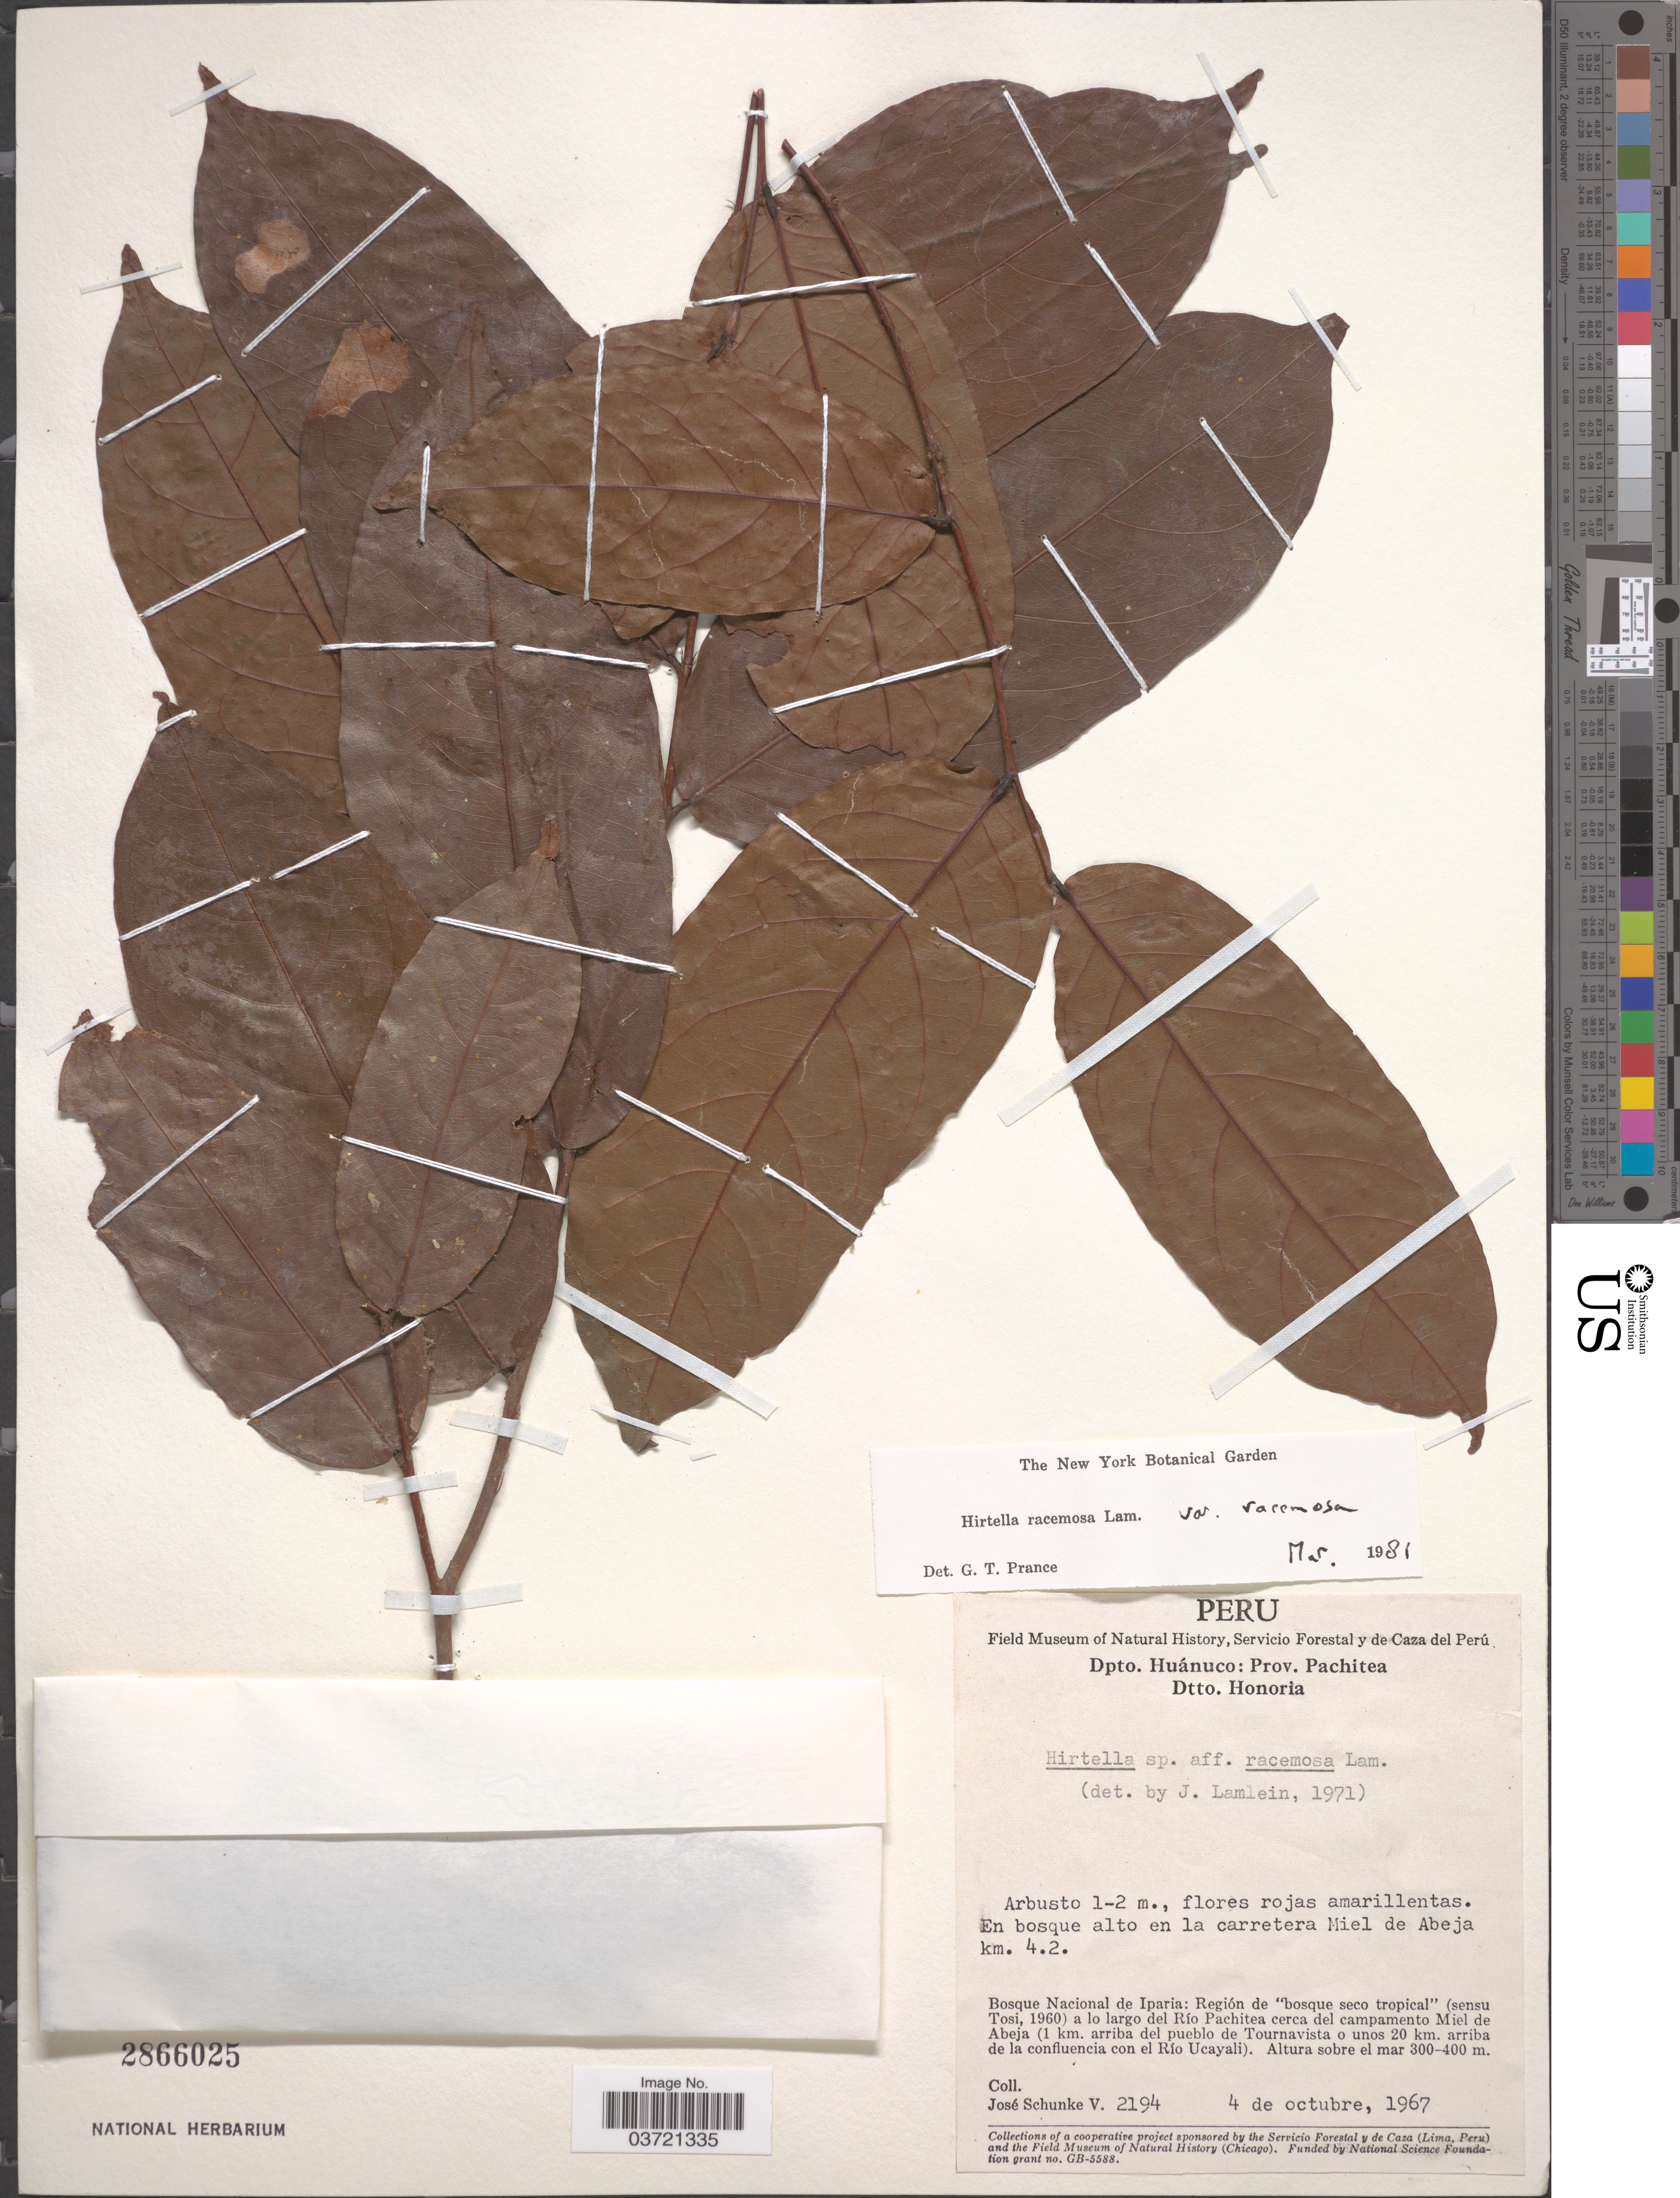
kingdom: Plantae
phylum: Tracheophyta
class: Magnoliopsida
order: Malpighiales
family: Chrysobalanaceae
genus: Hirtella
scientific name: Hirtella racemosa var. racemosa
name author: Lam.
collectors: J. Schunke Vigo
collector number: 2194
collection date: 1967-10-04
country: Peru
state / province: Huánuco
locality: Dpto. Huánuco: Prov. Pachitea. Dtto. Honoria. En bosque alto en la carretera Miel de Abeja km. 4.2. Bosque Nacional de Iparia: Región de "bosque seco tropical" (sensu Tosi, 1960) a lo largo del Río Pachitea cerca del campamento Miel de Abeja (1 km. arriba del pueblo de Tournavista o unos 20 km. arriba de la confluencia con el Río Ucayali).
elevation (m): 300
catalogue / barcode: US 2866025